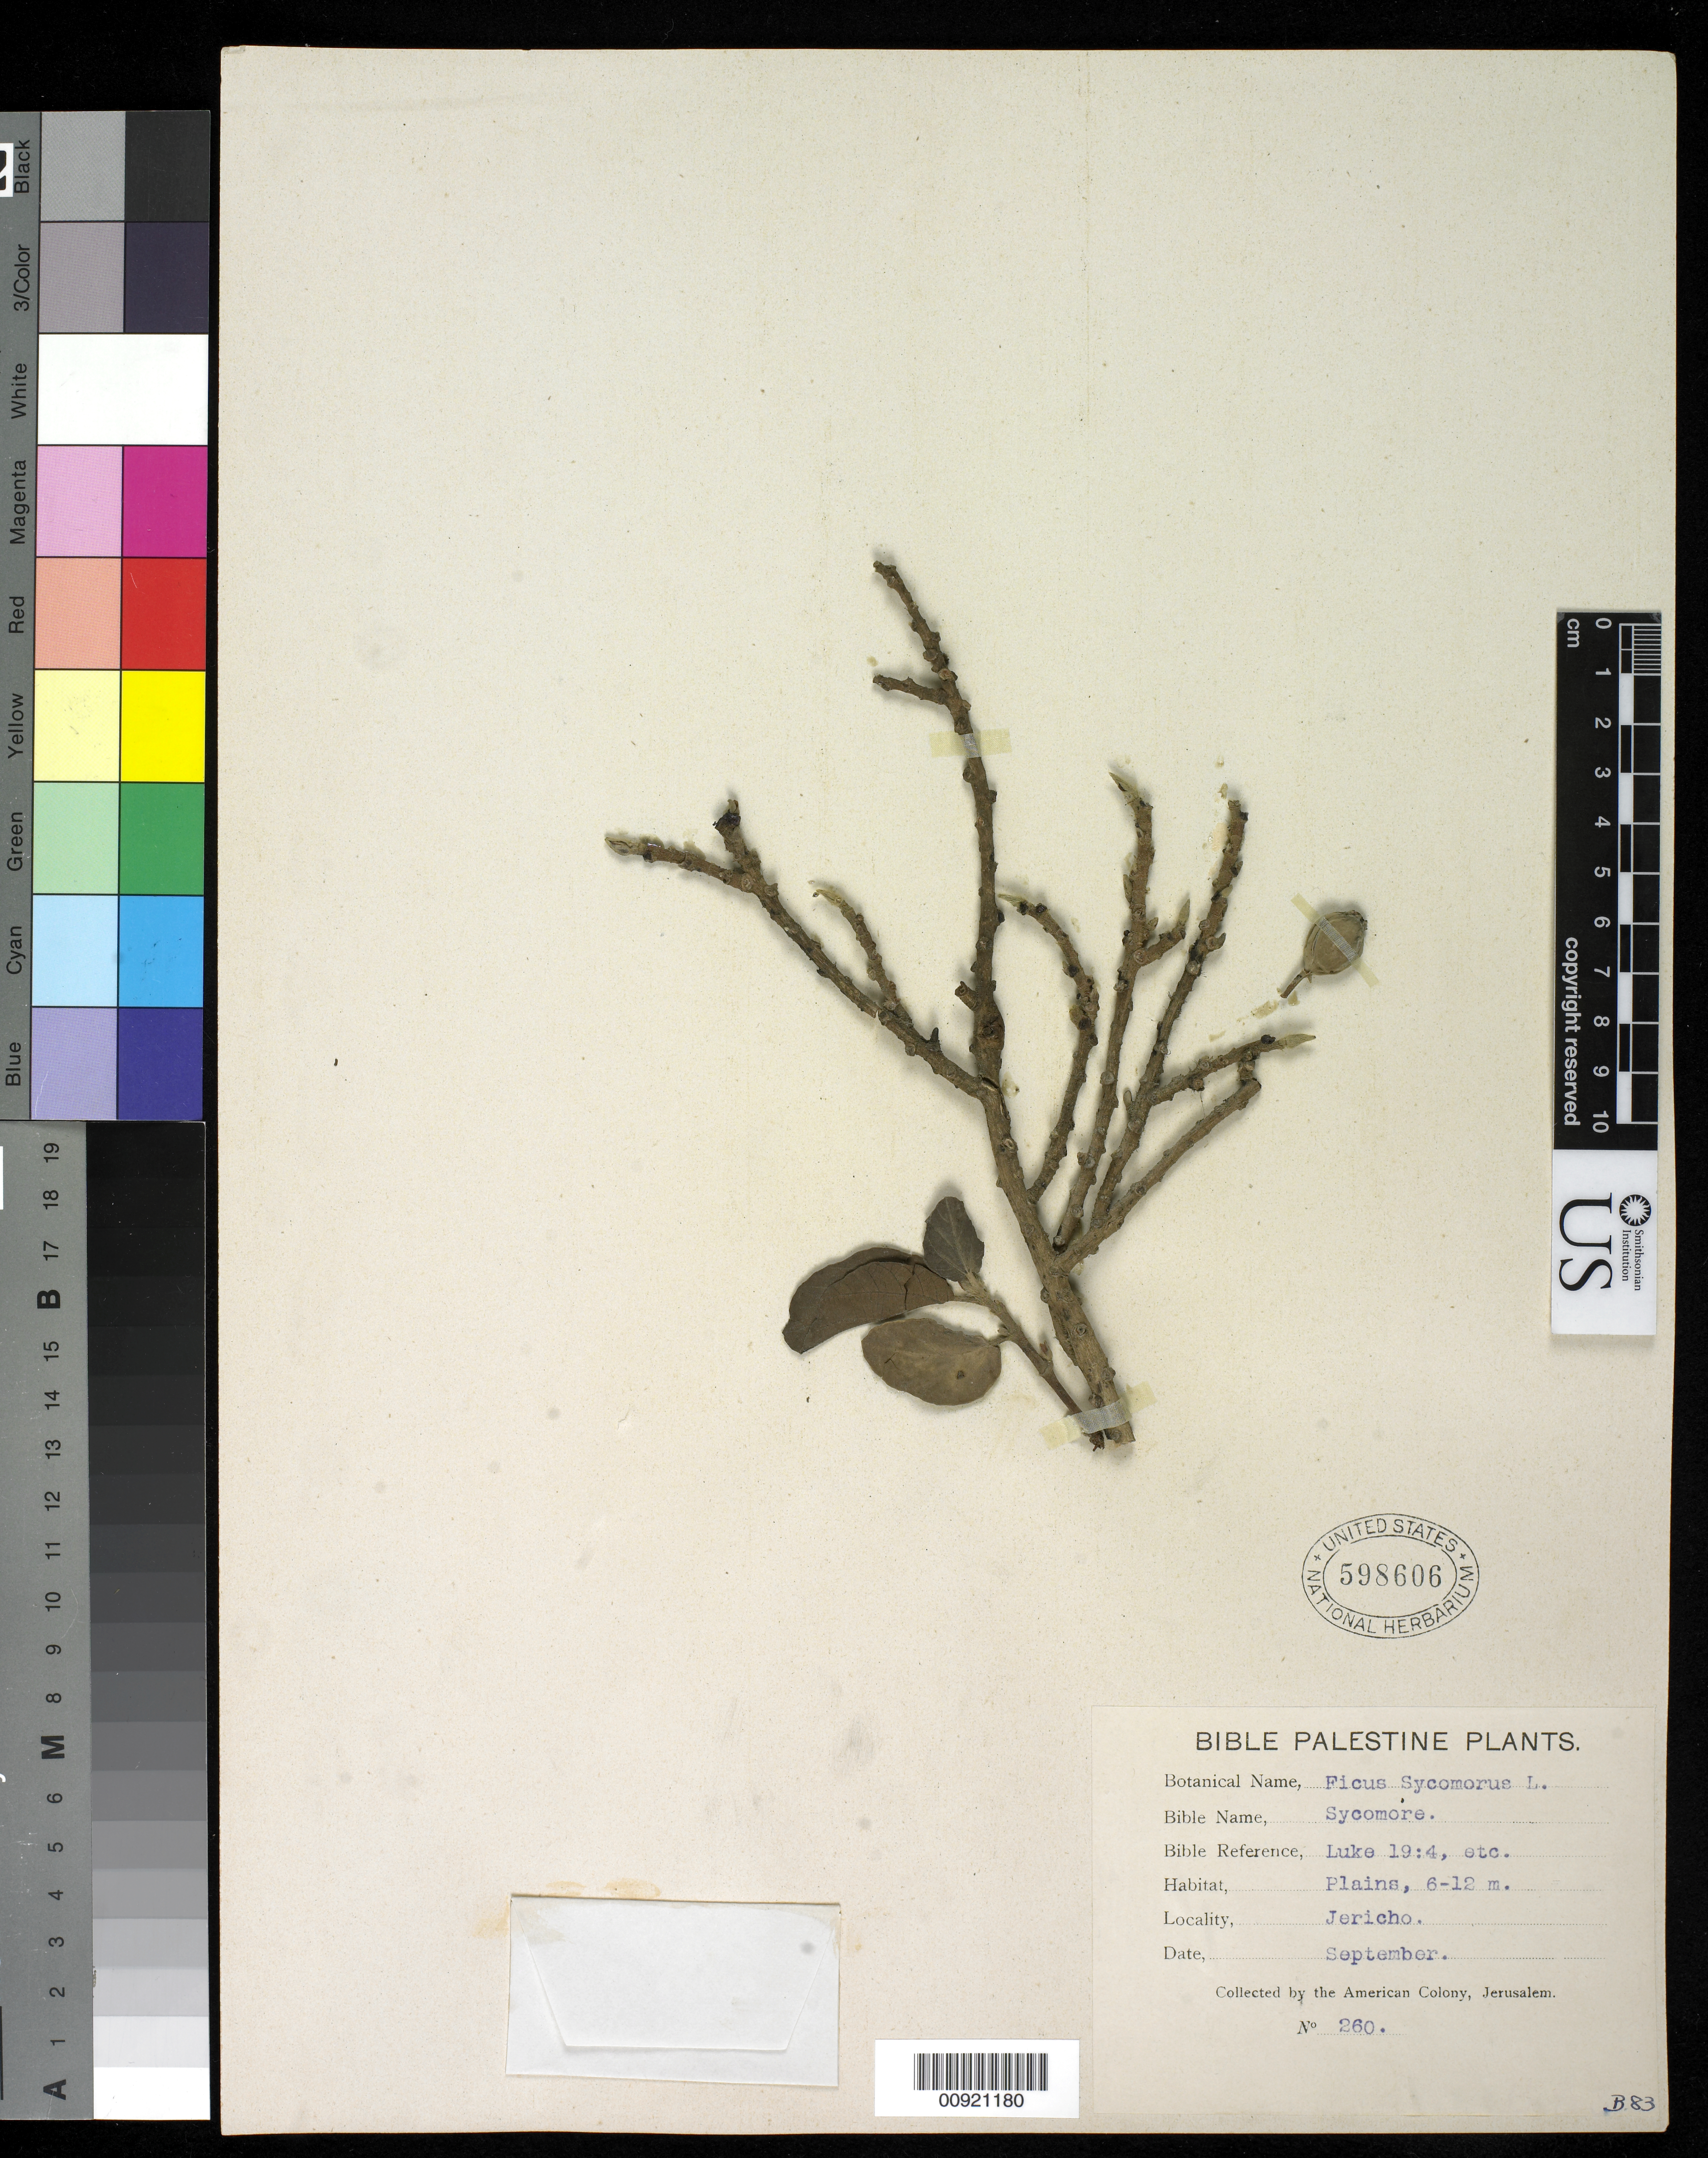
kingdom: Plantae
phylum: Tracheophyta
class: Magnoliopsida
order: Rosales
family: Moraceae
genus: Ficus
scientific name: Ficus sycomorus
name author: L.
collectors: American Colony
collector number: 260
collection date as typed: Sep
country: Israel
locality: Jericho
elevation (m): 6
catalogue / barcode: US 598606